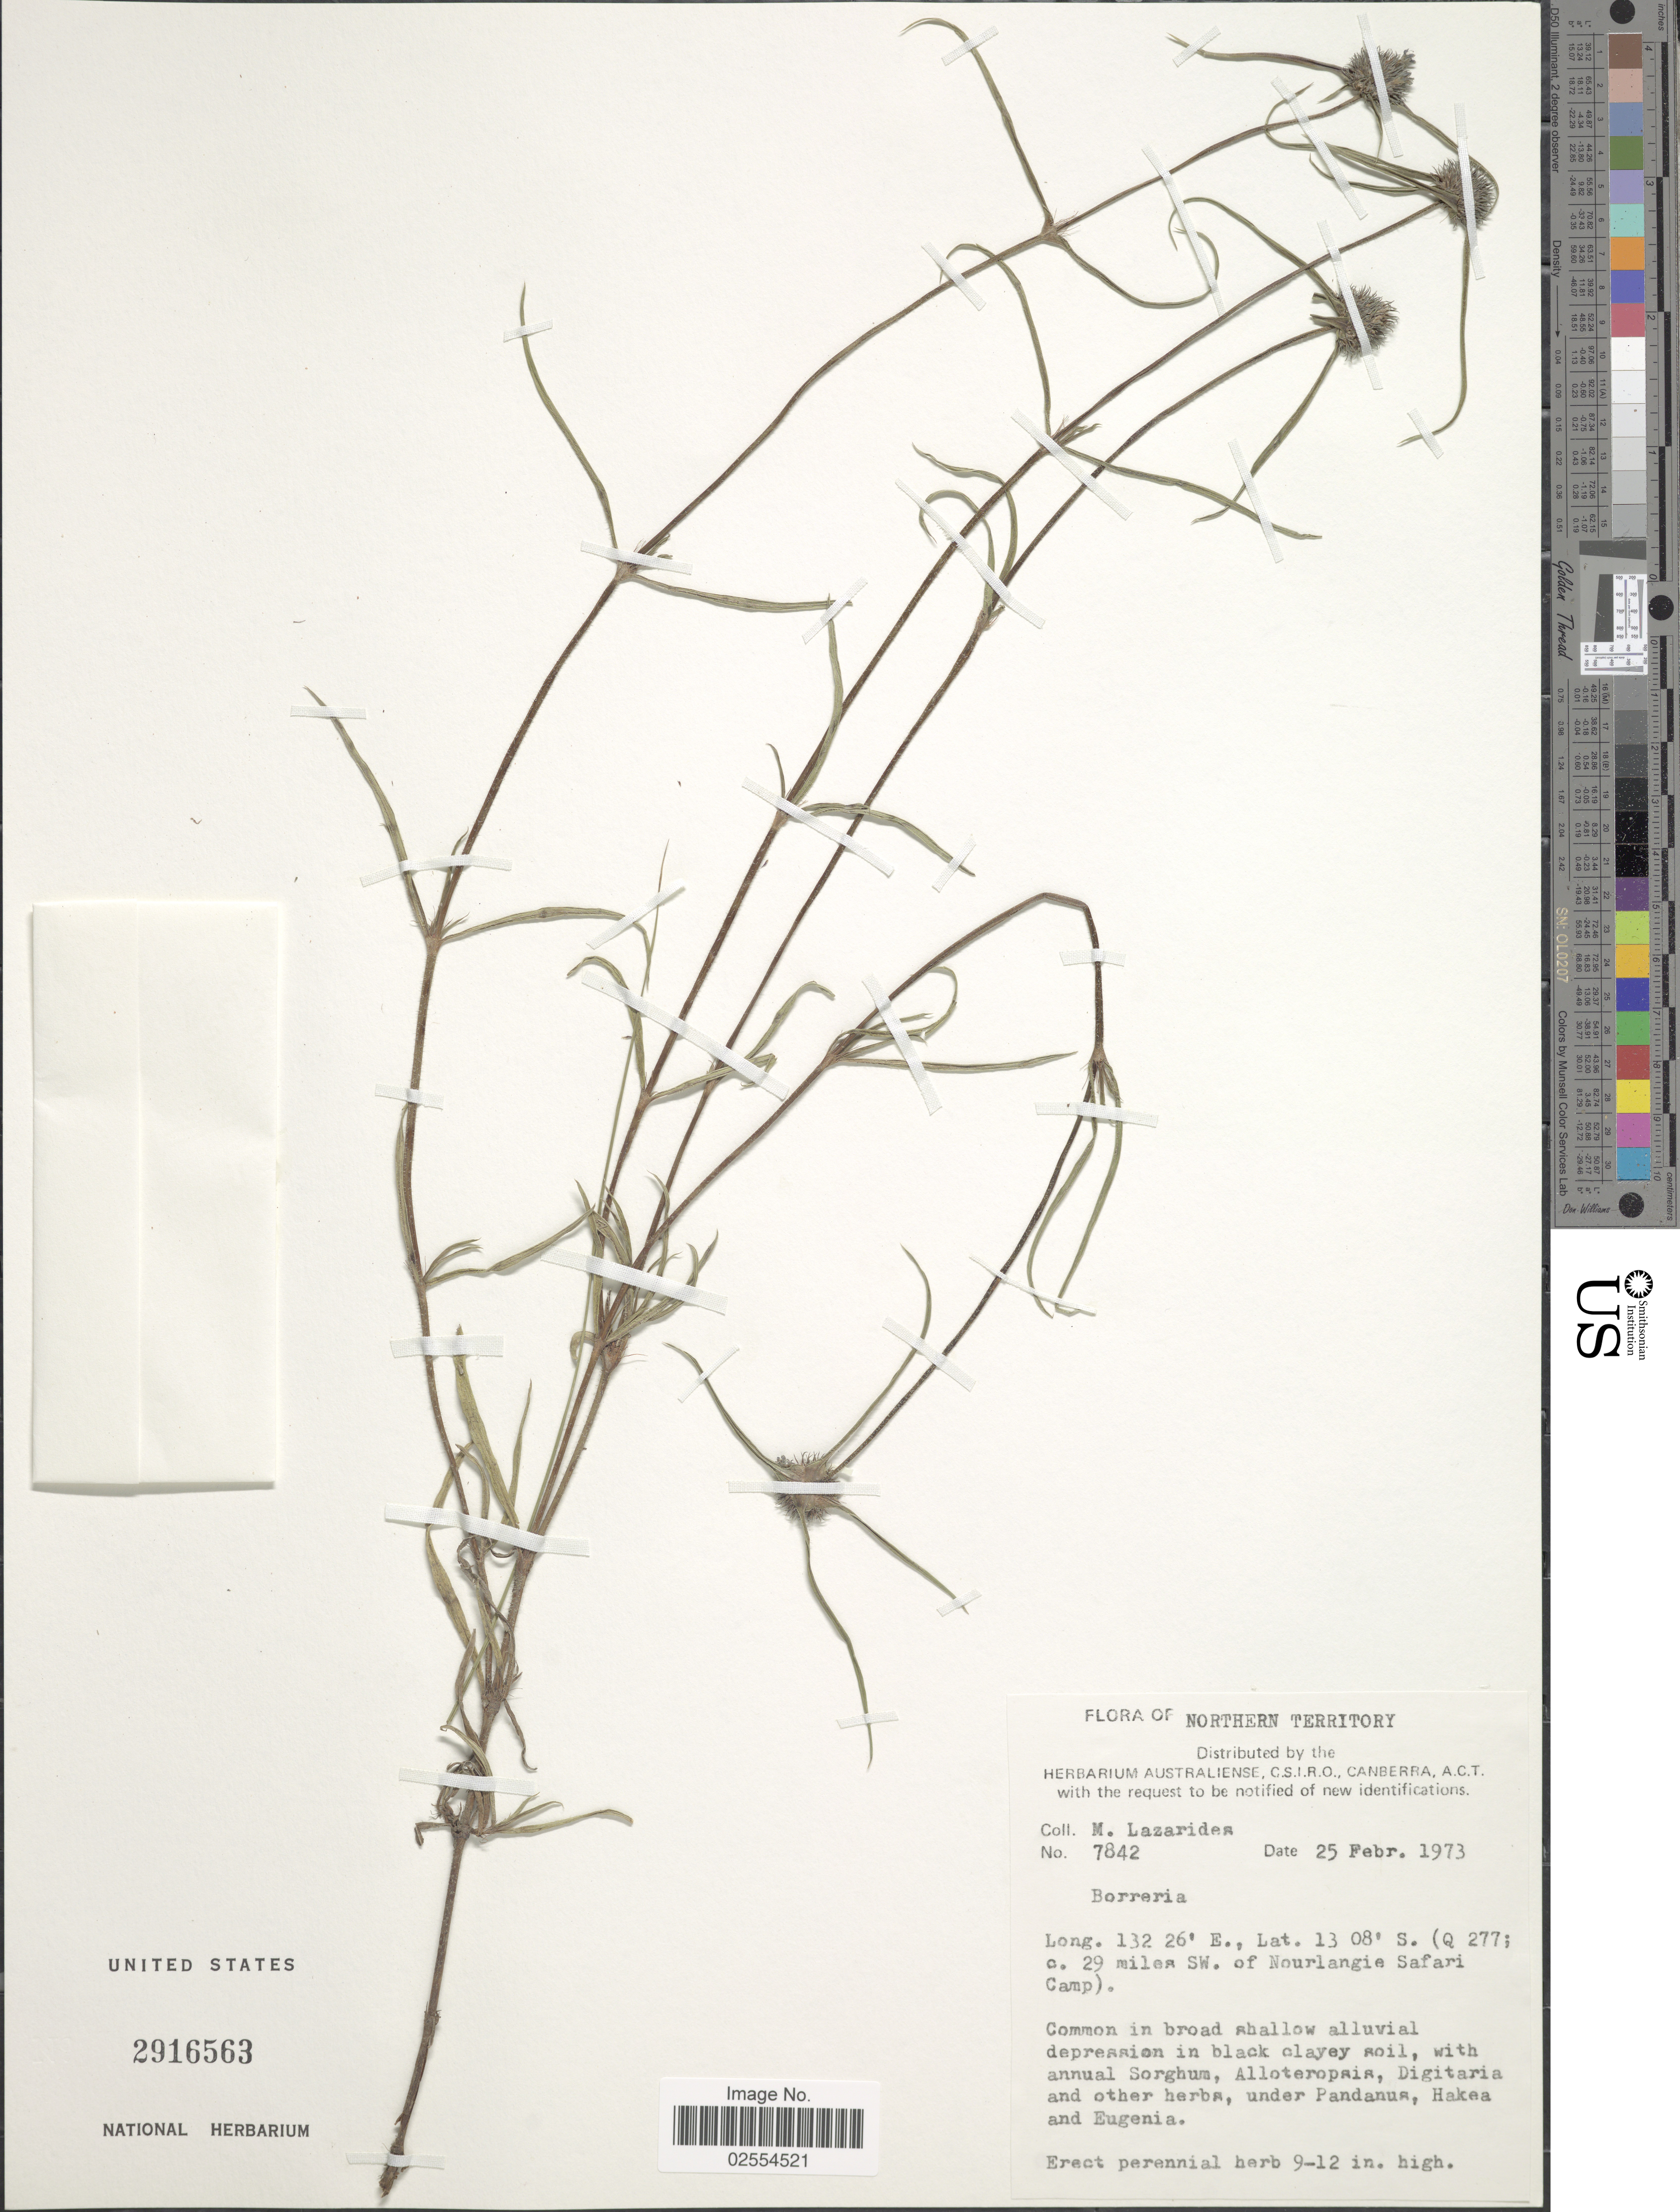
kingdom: Plantae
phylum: Tracheophyta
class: Magnoliopsida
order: Gentianales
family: Rubiaceae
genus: Spermacoce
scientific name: Spermacoce sp.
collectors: M. Lazarides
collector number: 7842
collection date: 1973-02-25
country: Australia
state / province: Northern Territory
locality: (Q 277; ca. 29 miles SW. of Nourlangie Safari Camp)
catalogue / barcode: US 2916563